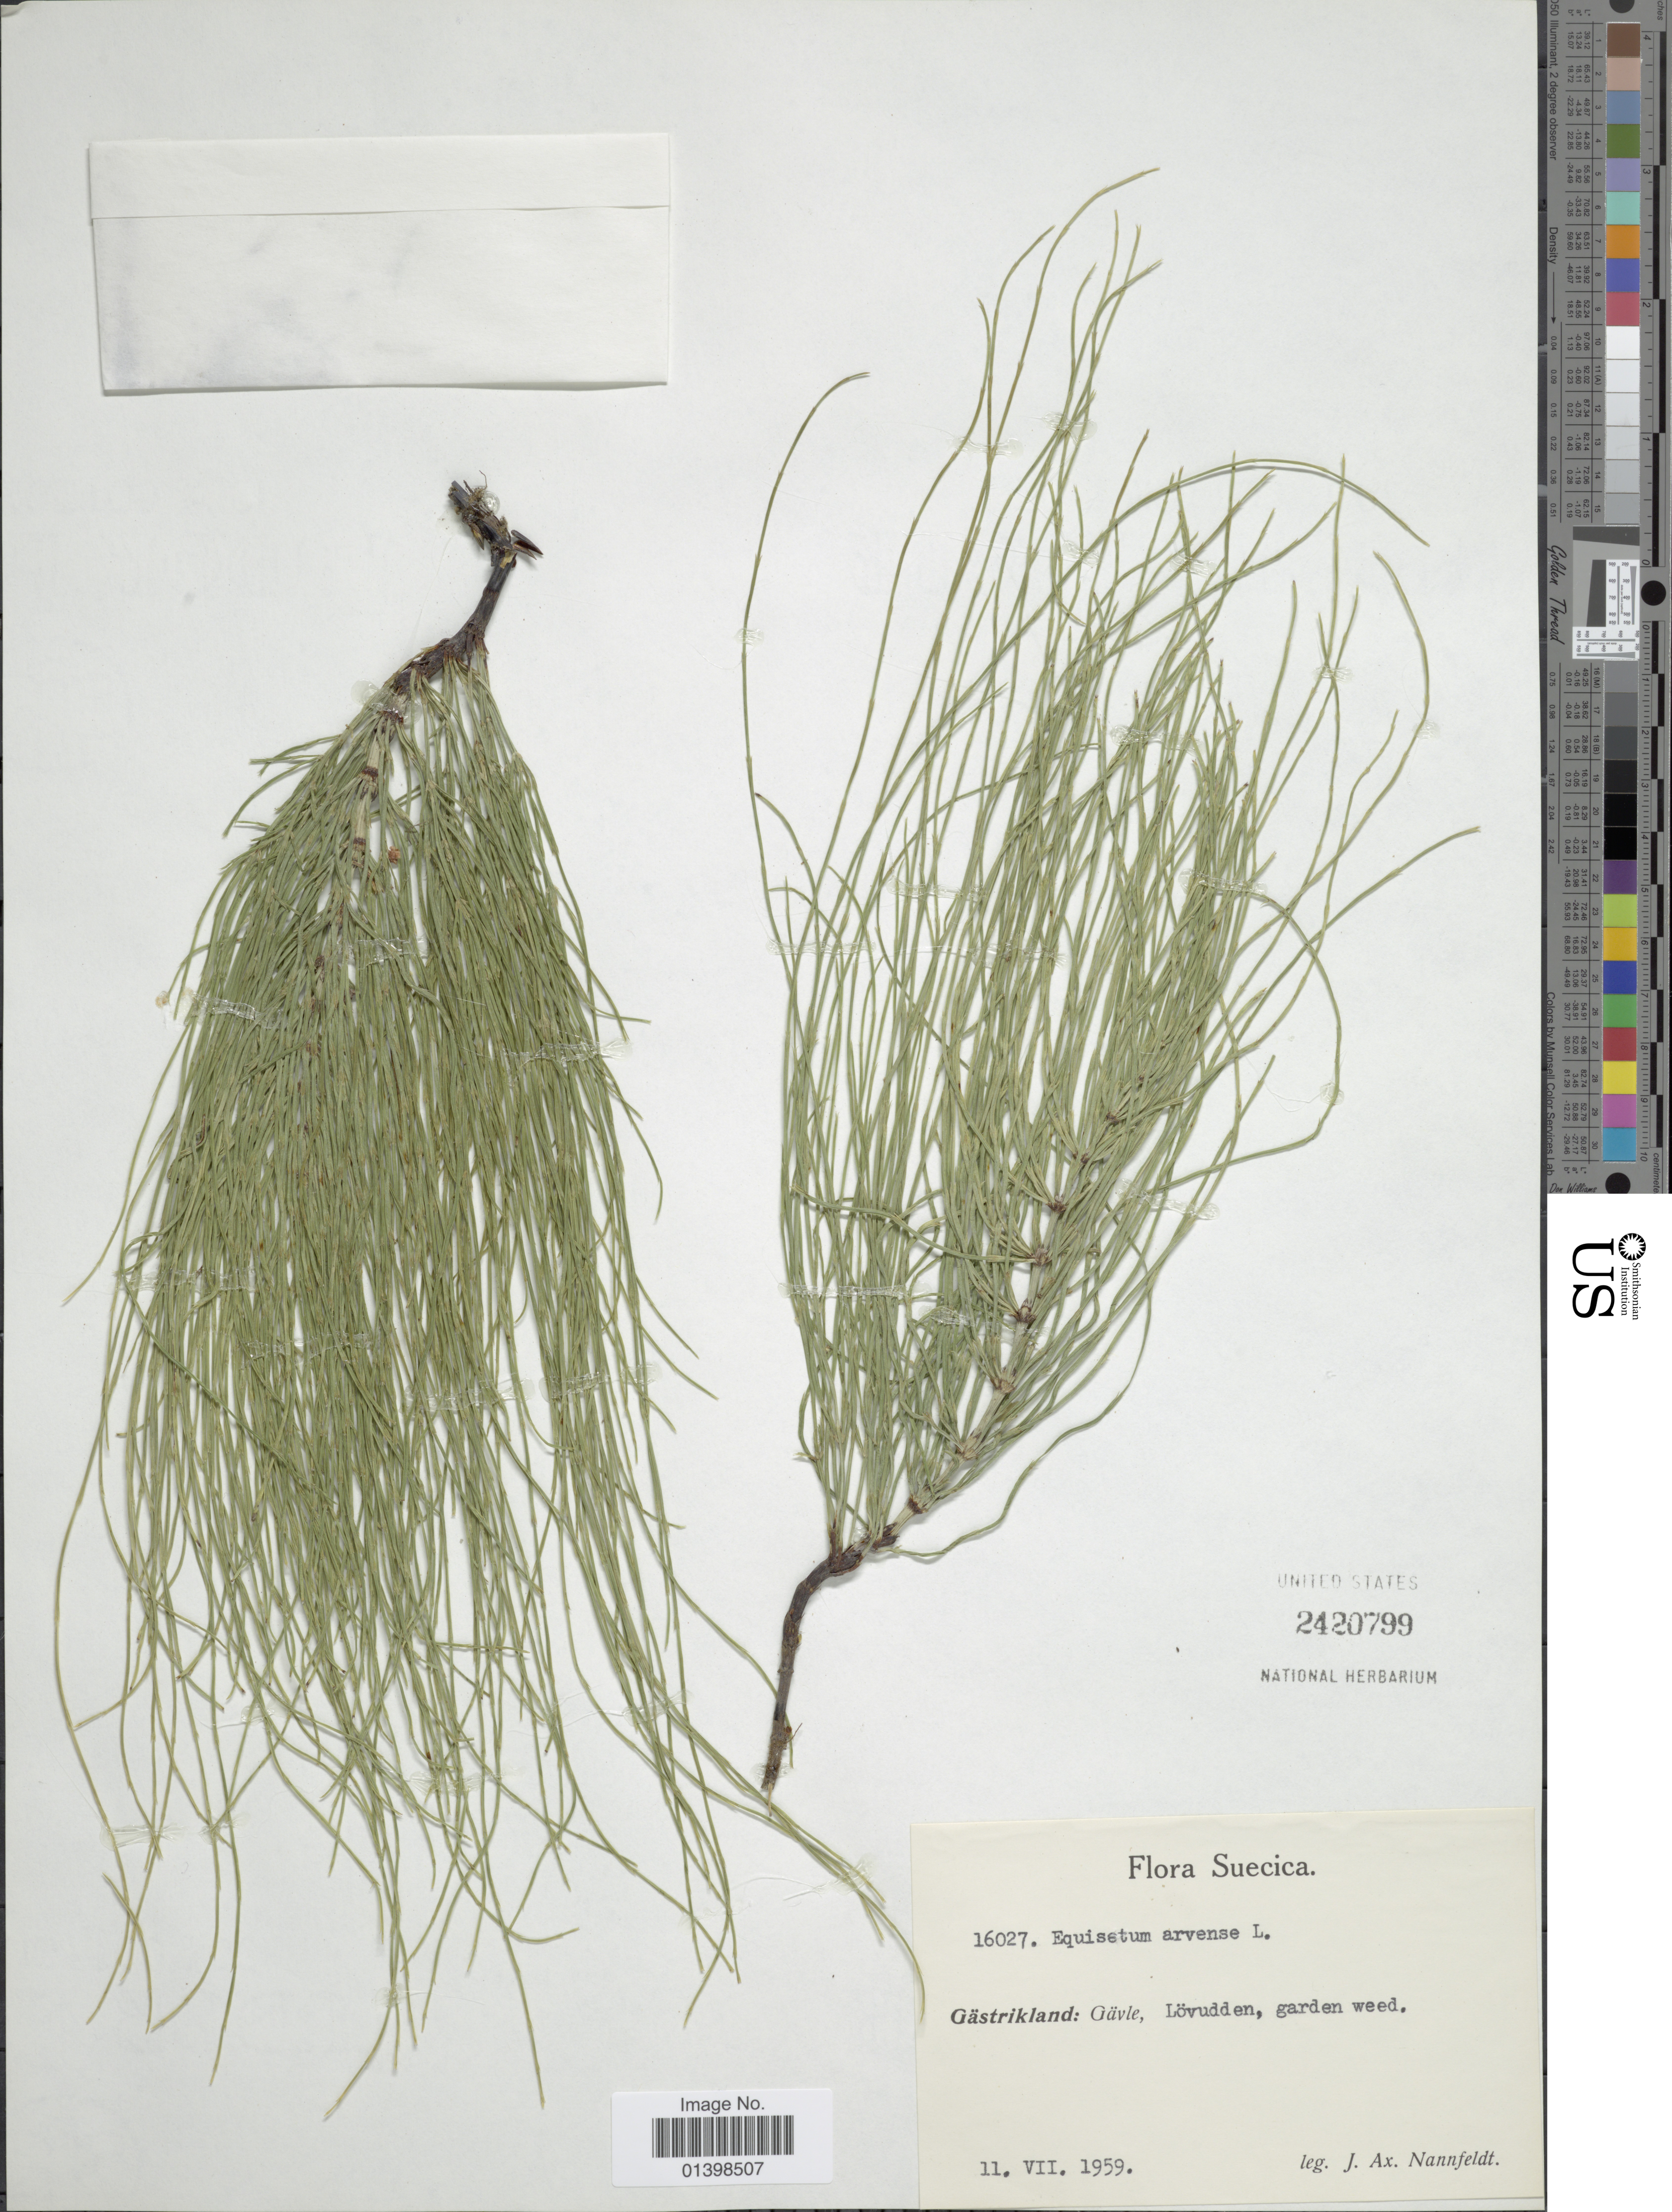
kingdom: Plantae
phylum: Tracheophyta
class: Polypodiopsida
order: Equisetales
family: Equisetaceae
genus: Equisetum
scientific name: Equisetum arvense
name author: L.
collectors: J. Nannfeldt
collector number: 16027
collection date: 1959-07-11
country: Sweden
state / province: Gavleborg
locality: Gästrikland: Gävle, Lövudden, garden weed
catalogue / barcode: US 2420799